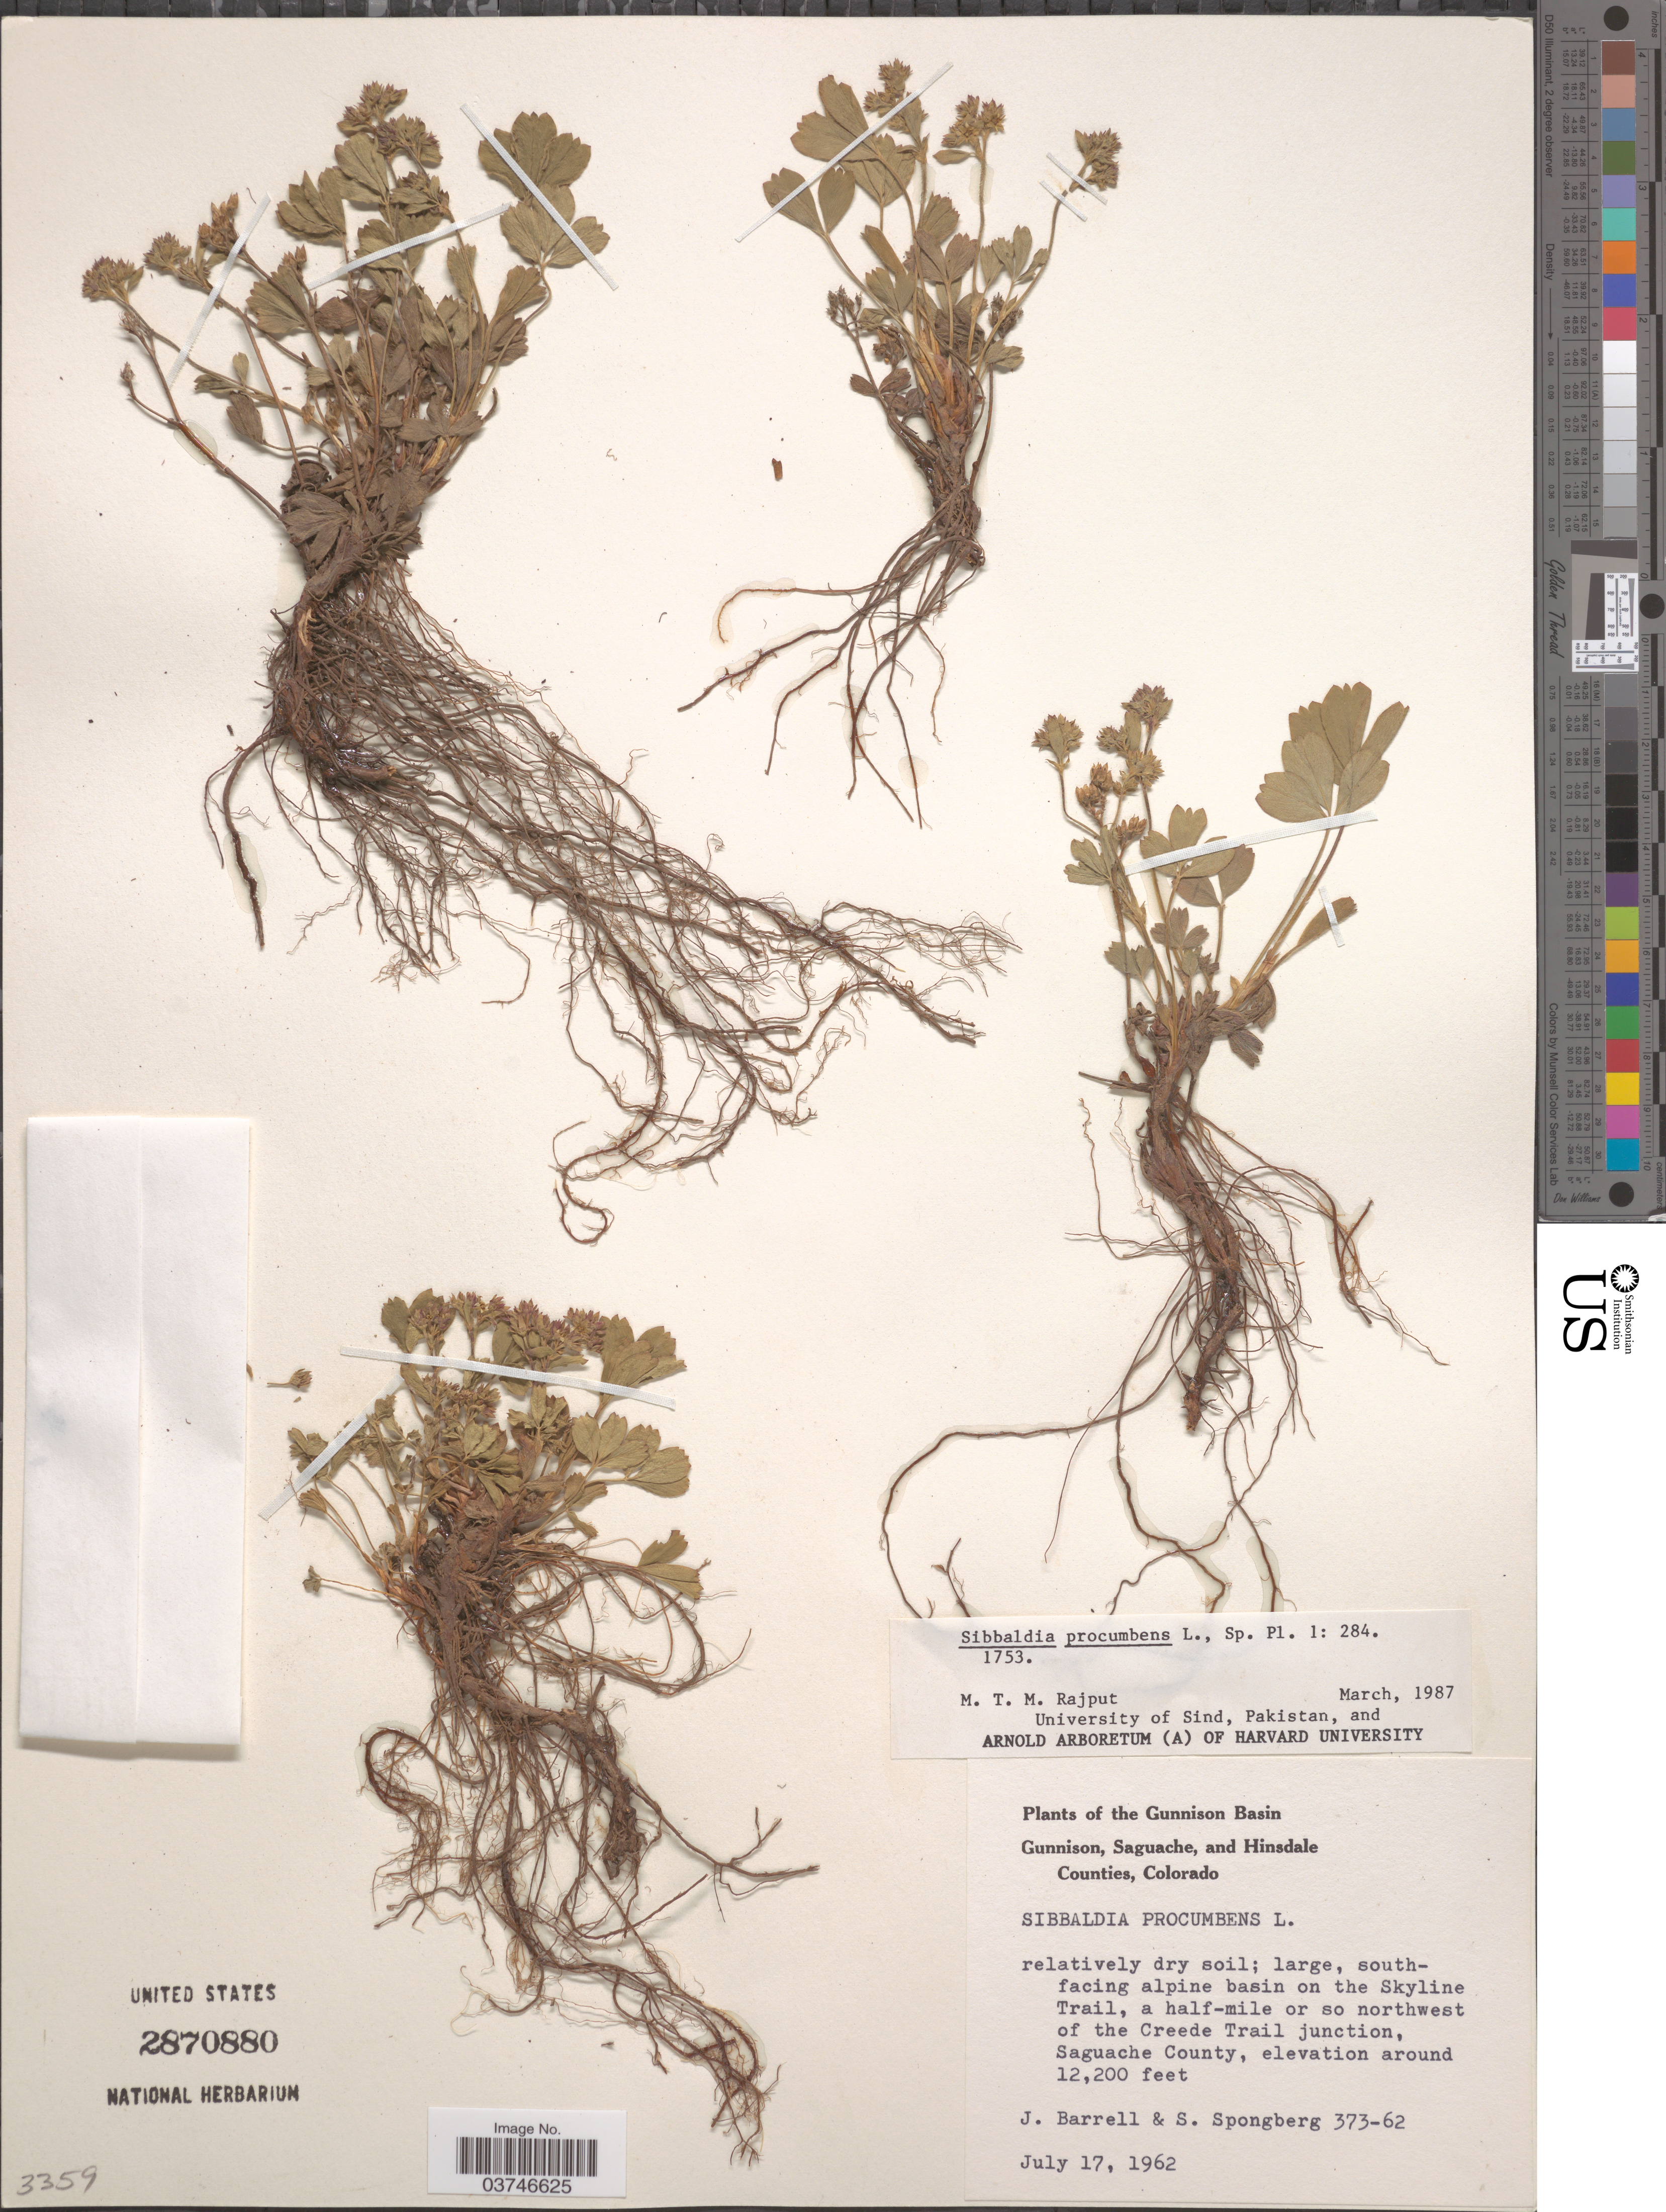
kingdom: Plantae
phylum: Tracheophyta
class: Magnoliopsida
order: Rosales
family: Rosaceae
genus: Sibbaldia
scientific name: Sibbaldia procumbens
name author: L.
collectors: J. Barrell & S. A.Spongberg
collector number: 373-62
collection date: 1962-07-17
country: United States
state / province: Colorado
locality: Gunnison Basin. South-facing alpine basin on the Skyline Trail, a half-mile or so northwest of the Creede Trail junction, Saguache County.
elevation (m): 3719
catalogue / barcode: US 2870880